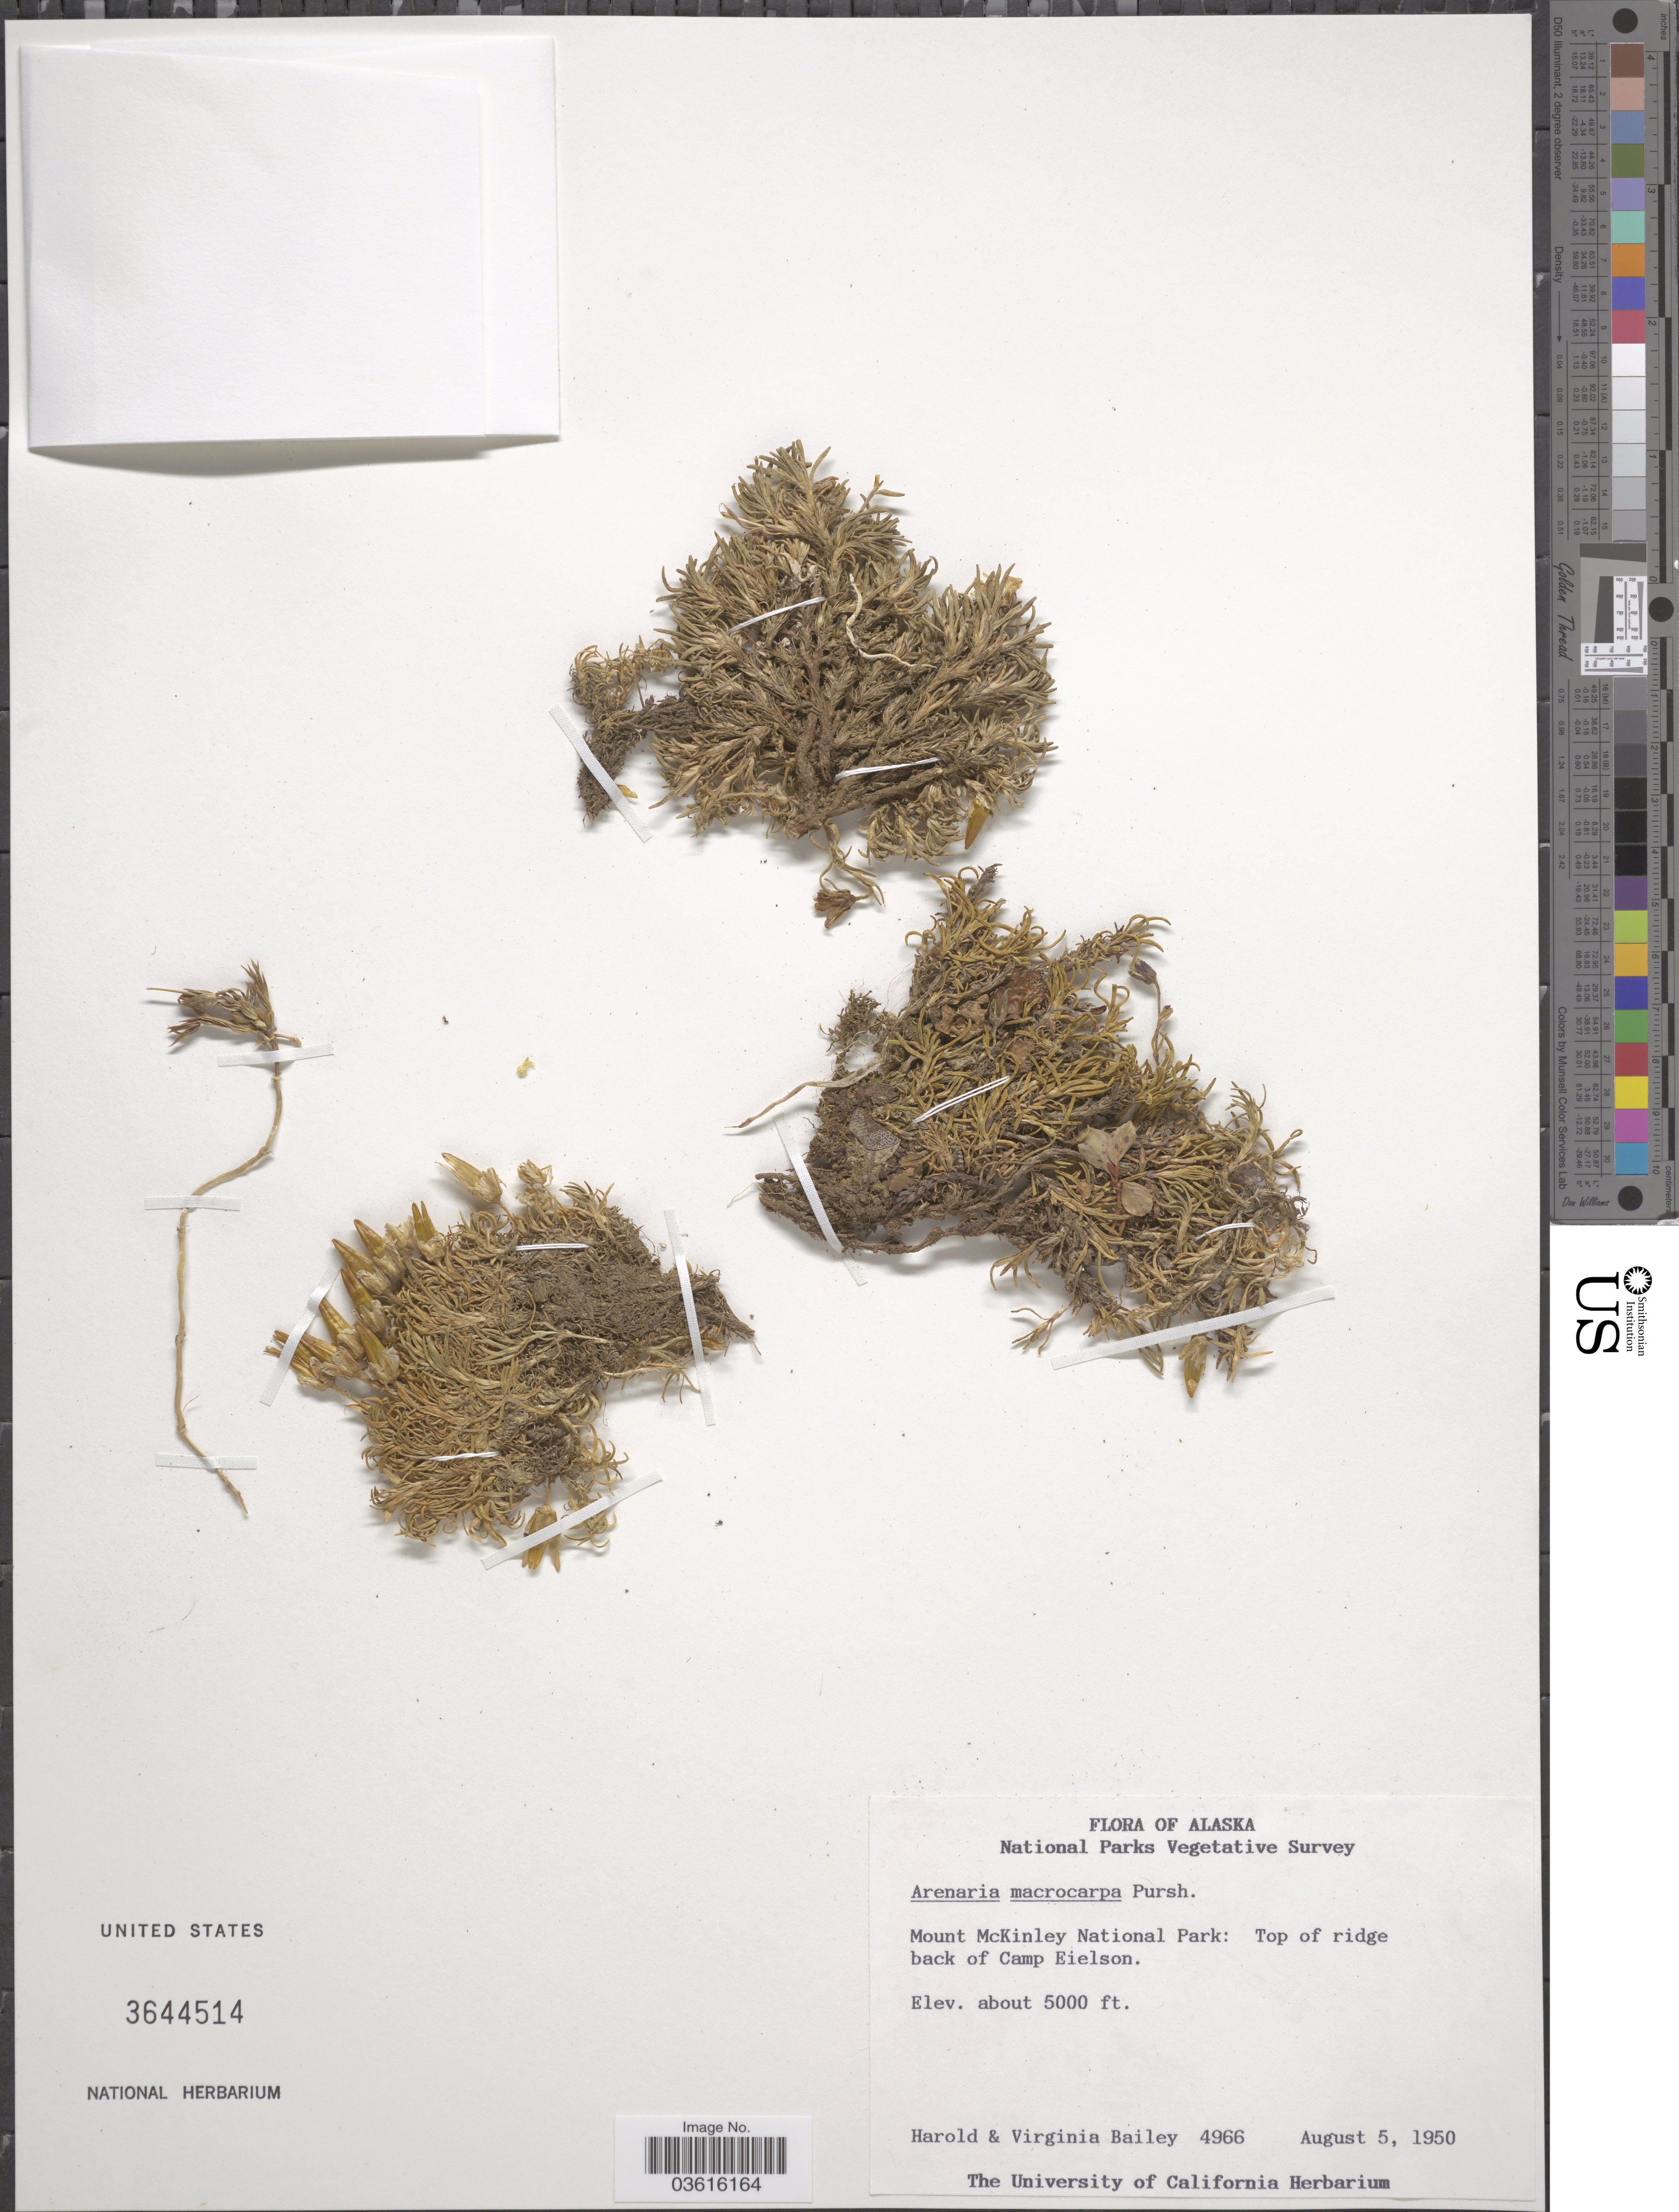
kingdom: Plantae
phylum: Tracheophyta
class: Magnoliopsida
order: Caryophyllales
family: Caryophyllaceae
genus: Pseudocherleria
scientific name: Pseudocherleria macrocarpa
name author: (Pursh) Dillenb. & Kadereit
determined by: U.S. National Herbarium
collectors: H. Bailey & V. L. Bailey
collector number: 4966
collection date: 1950-08-05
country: United States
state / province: Alaska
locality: National Parks Vegetative [unsure placement]. Mount McKinley National Park: Top of ridge back of Camp Eielson.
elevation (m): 1524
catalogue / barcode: US 3644514